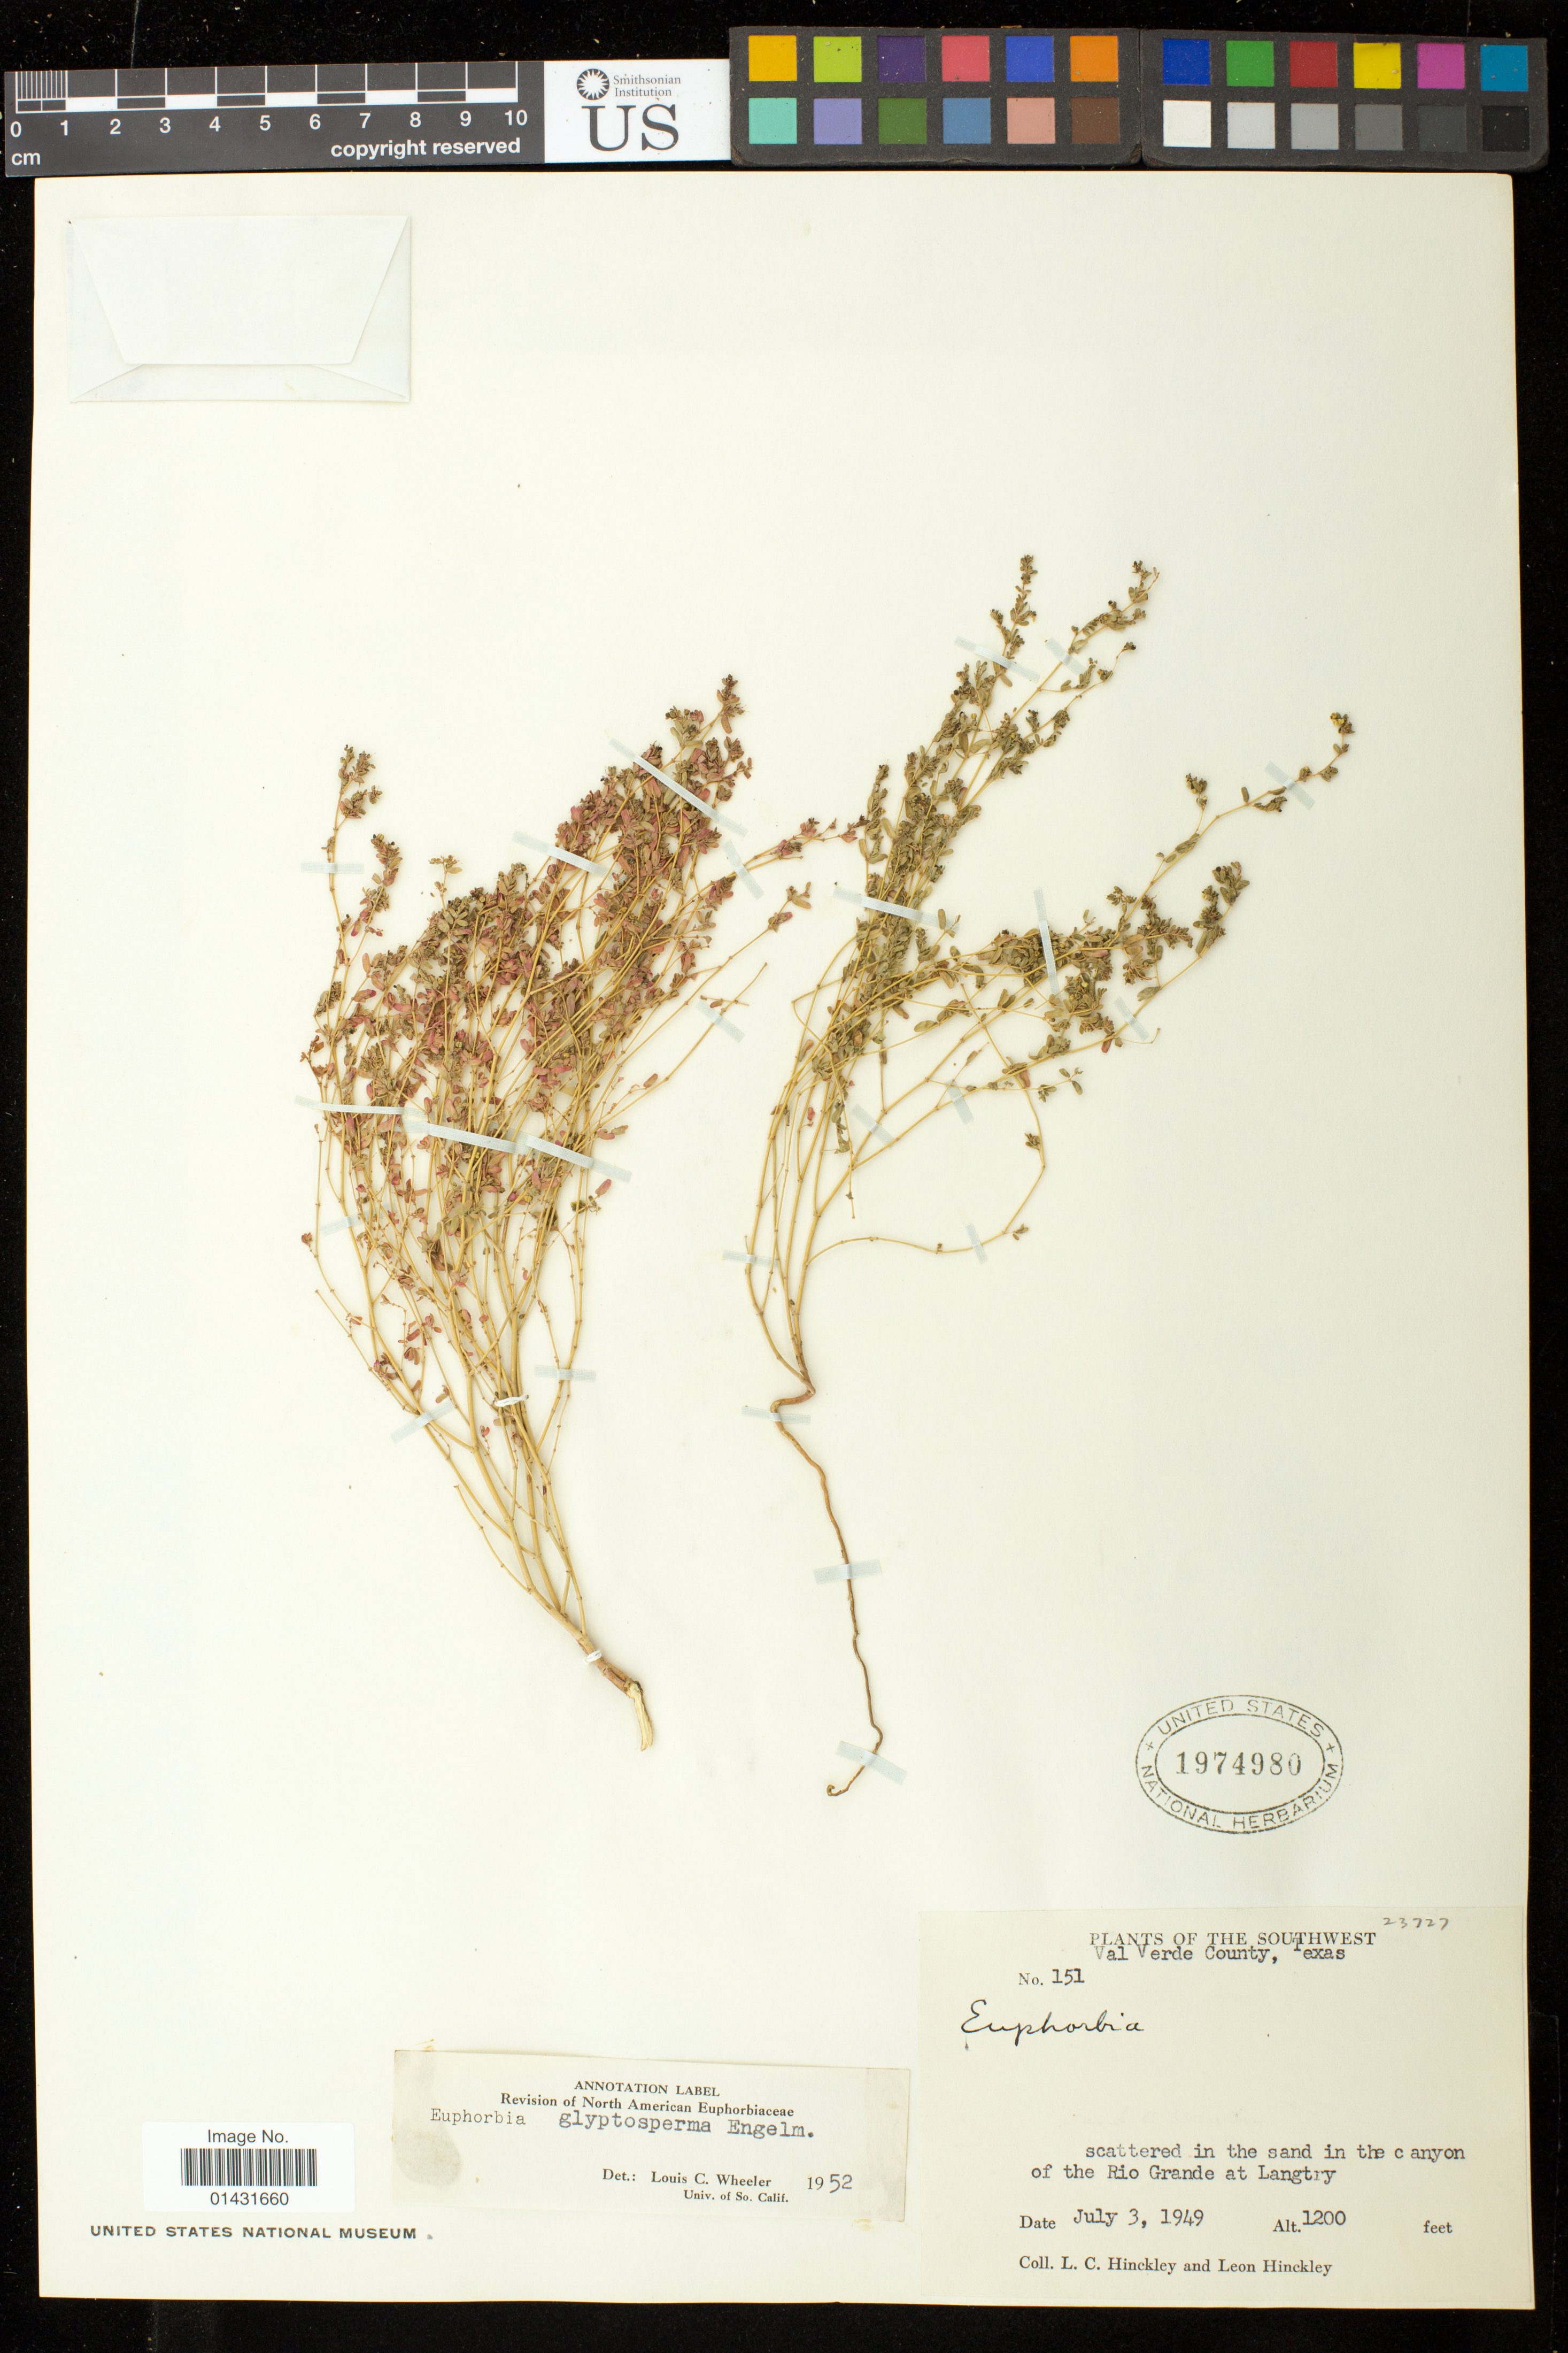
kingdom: Plantae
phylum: Tracheophyta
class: Magnoliopsida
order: Malpighiales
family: Euphorbiaceae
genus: Euphorbia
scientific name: Euphorbia glyptosperma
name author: Engelm.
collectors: L. Hinckley & L. Hinckley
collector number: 151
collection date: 1949-07-03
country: United States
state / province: Texas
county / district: Val Verde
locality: Canyon of the Rio Grande at Langtry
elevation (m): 366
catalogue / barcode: US 1974980